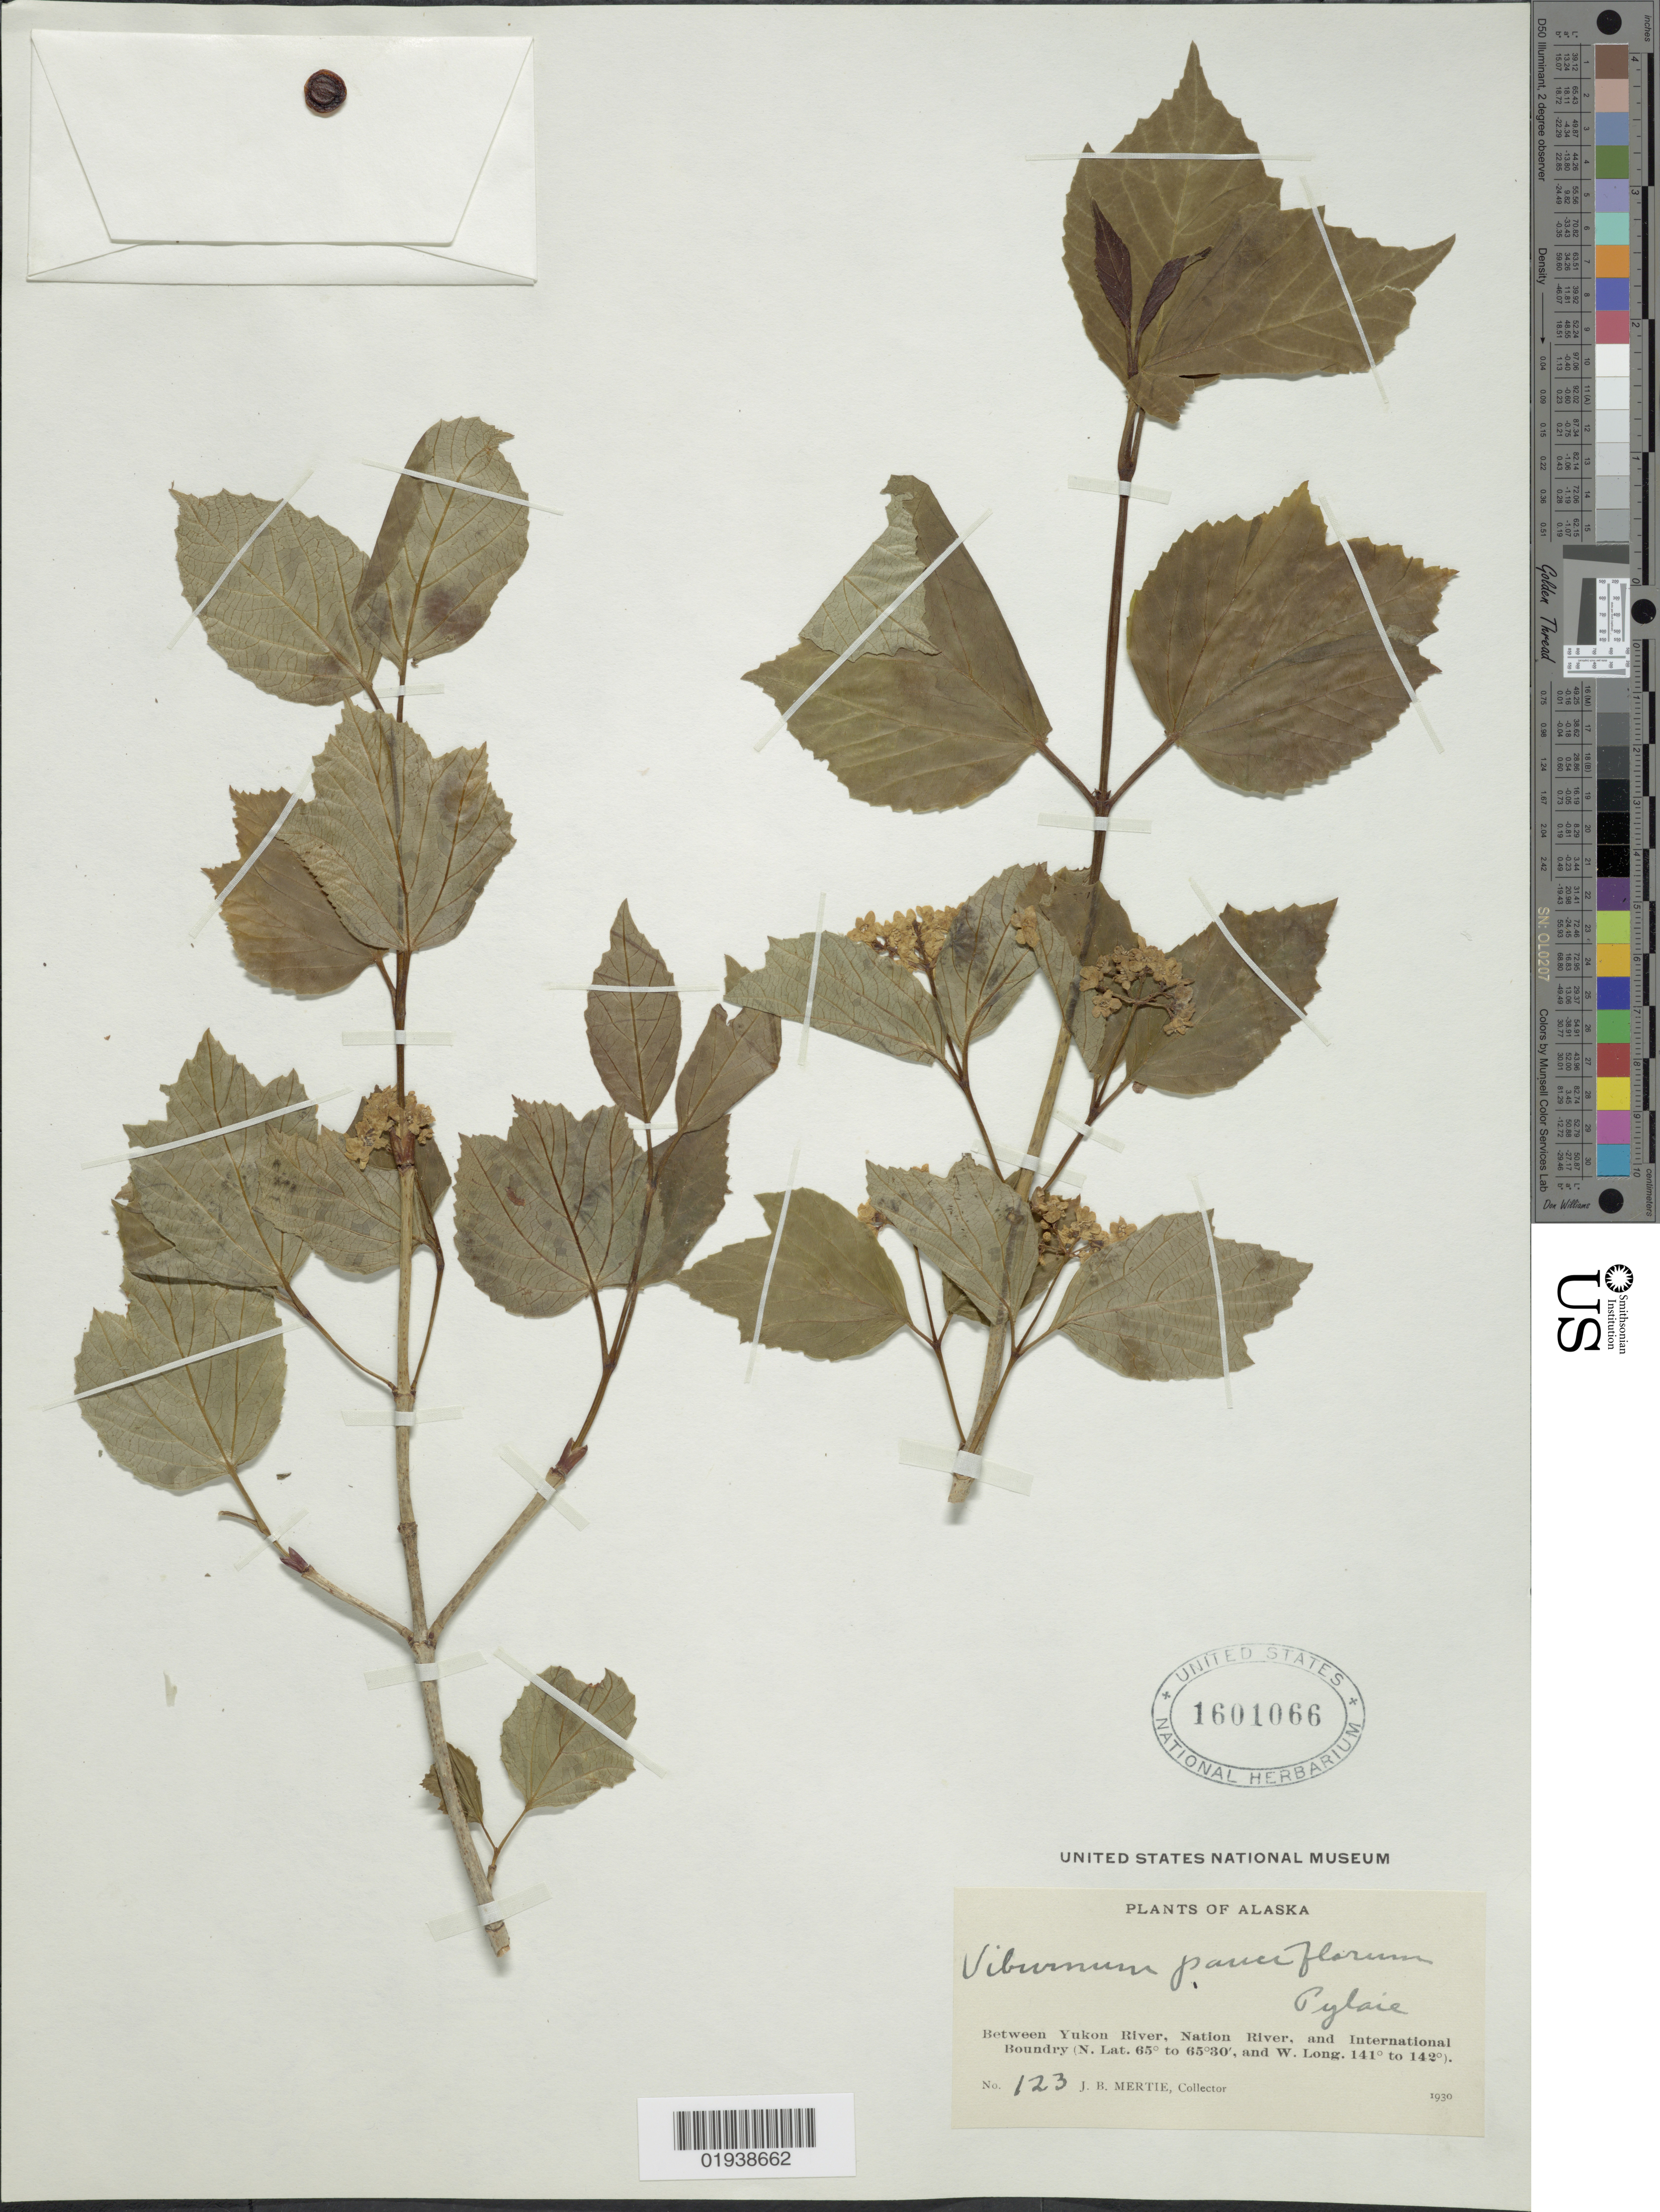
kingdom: Plantae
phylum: Tracheophyta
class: Magnoliopsida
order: Dipsacales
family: Viburnaceae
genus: Viburnum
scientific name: Viburnum edule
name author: (Michx.) Raf.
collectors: J. Mertie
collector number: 123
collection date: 1930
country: United States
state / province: Alaska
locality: Between Yukon River, Nation River, and International Boundary.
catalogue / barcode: US 1601066